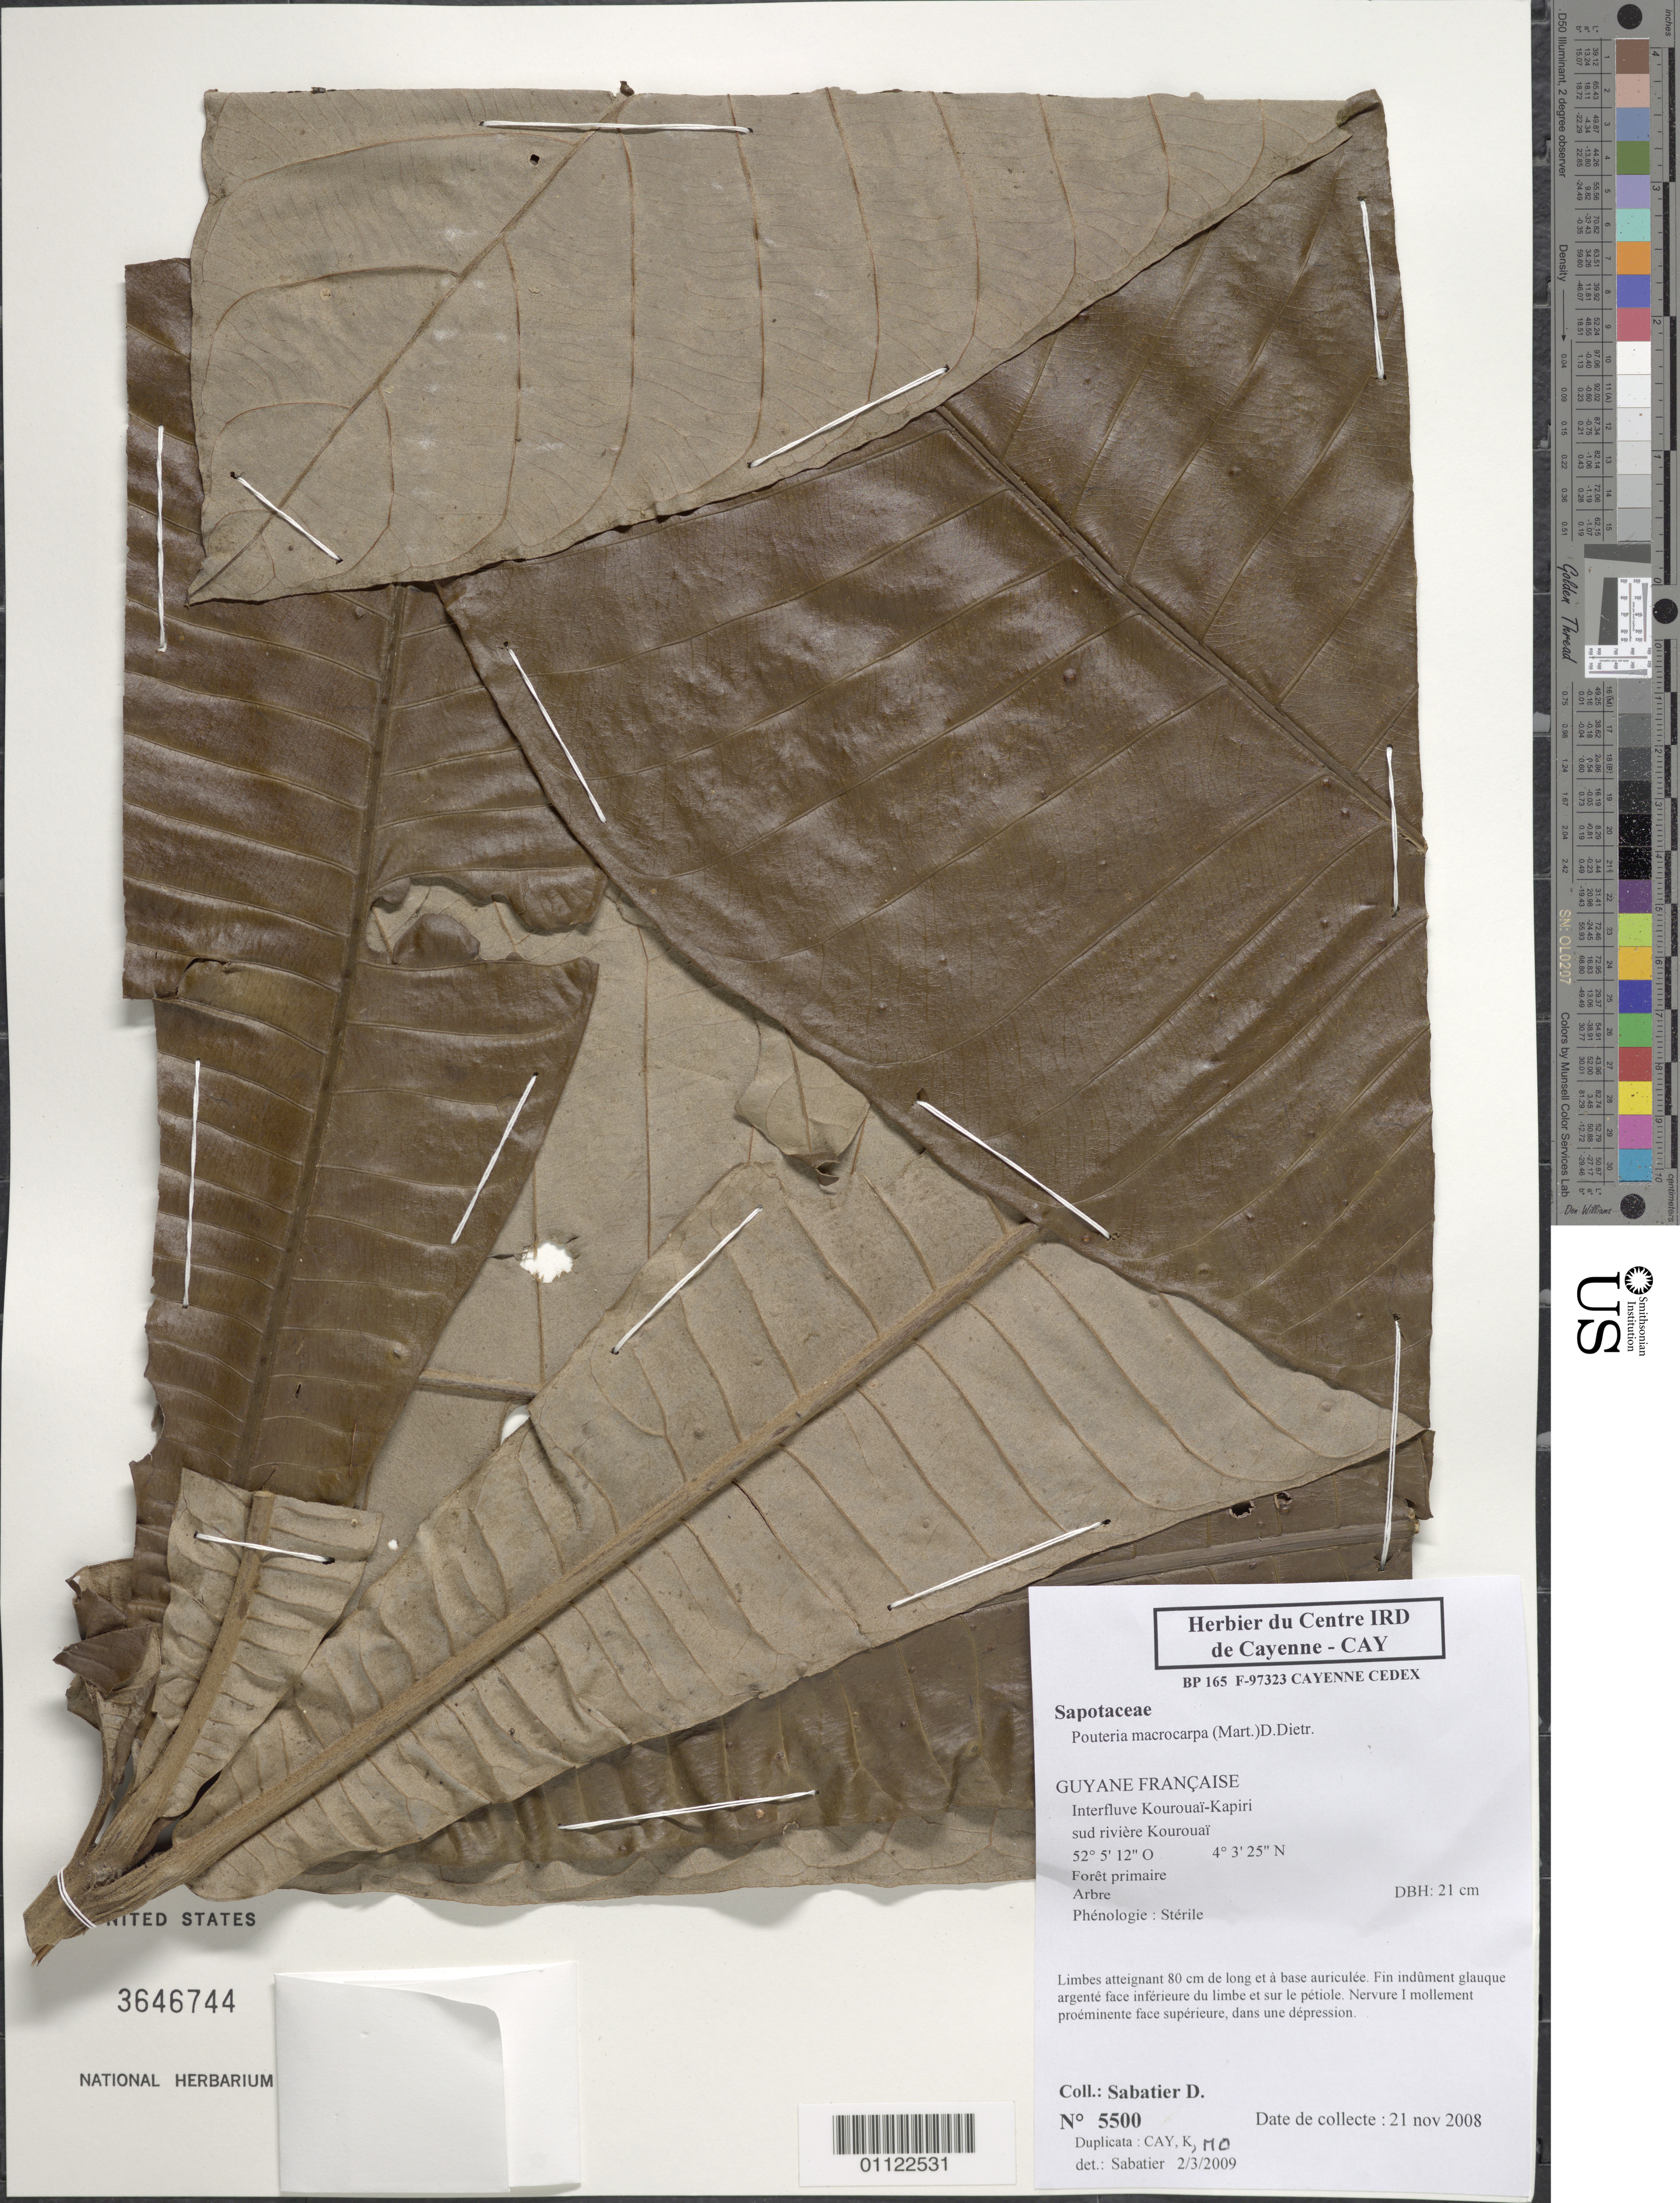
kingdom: Plantae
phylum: Tracheophyta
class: Magnoliopsida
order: Ericales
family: Sapotaceae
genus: Pouteria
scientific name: Pouteria macrocarpa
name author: (Mart.) D. Dietr.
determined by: Sabatier, D.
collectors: D. Sabatier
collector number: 5500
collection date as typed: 21-Nov-08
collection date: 2008-11-21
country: French Guiana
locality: Interfluve Kourouaï-Kapiri, sud rivere Kourouaï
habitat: Foret primaire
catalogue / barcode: US 3646744